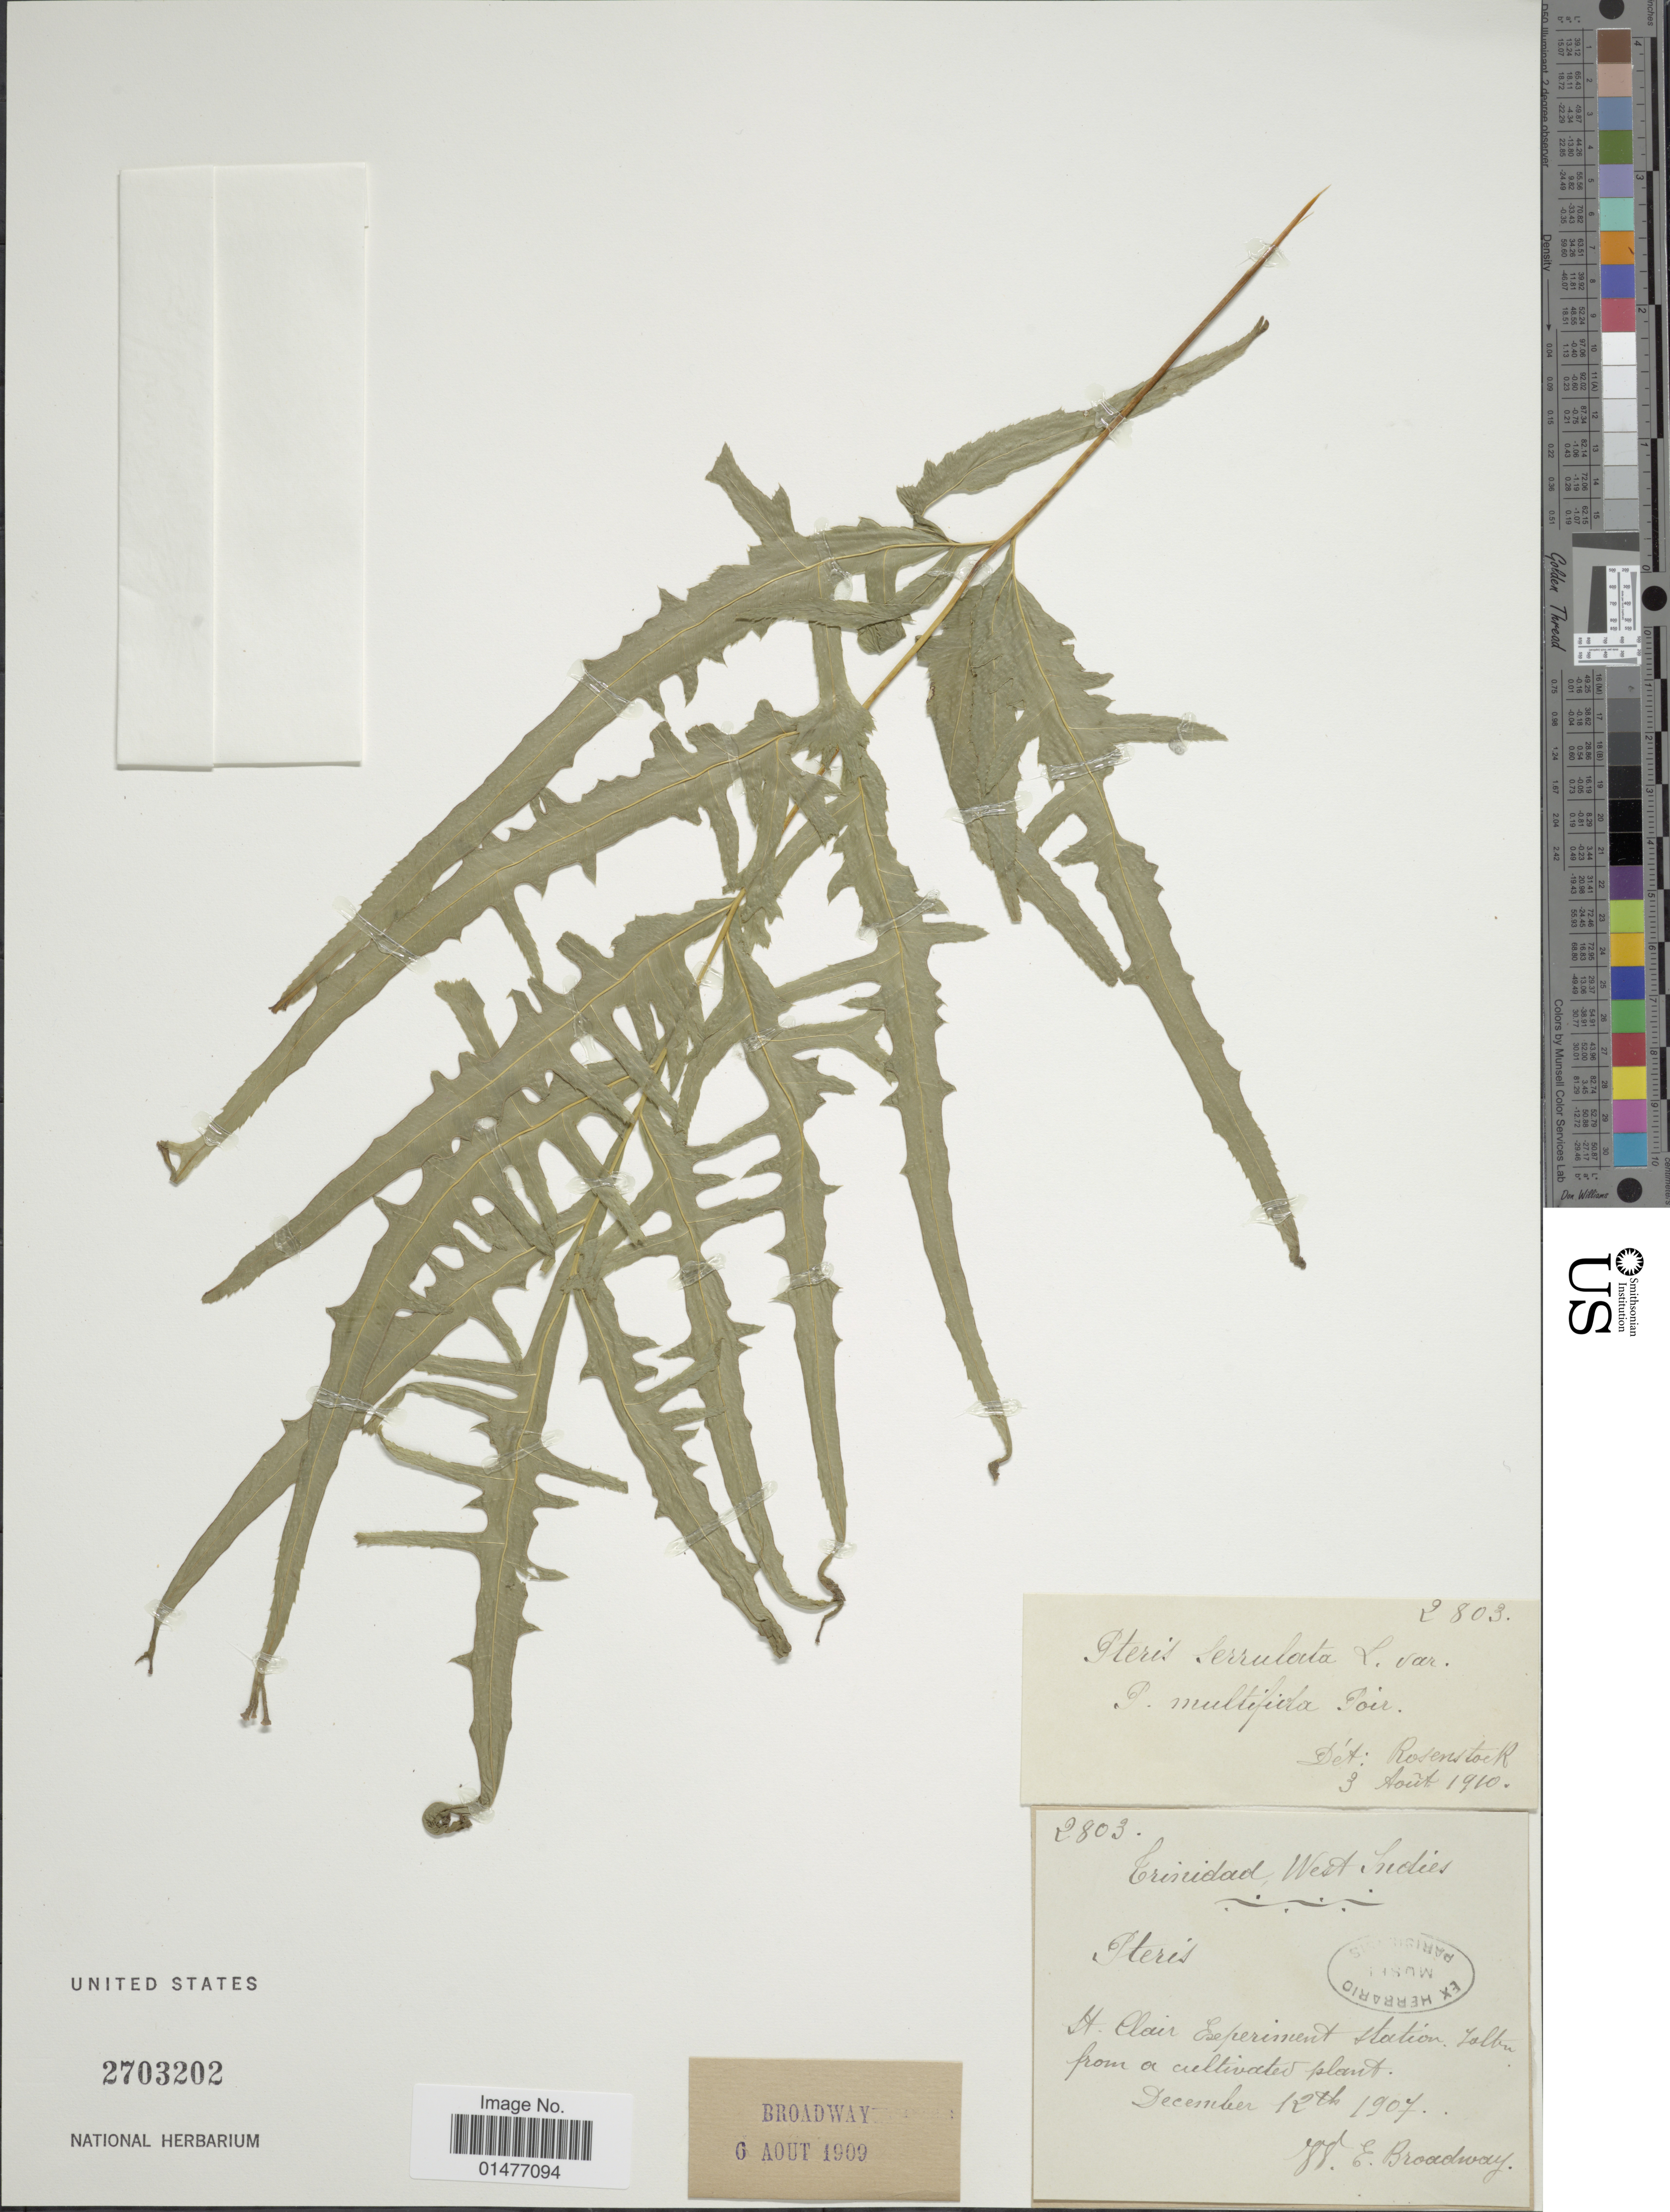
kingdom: Plantae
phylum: Tracheophyta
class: Polypodiopsida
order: Polypodiales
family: Pteridaceae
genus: Pteris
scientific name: Pteris multifida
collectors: W. E. Broadway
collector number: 2803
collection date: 1907-12-12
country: Trinidad and Tobago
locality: St. Clair Experiment station. Taken from a cultivated plant.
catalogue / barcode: US 2703202